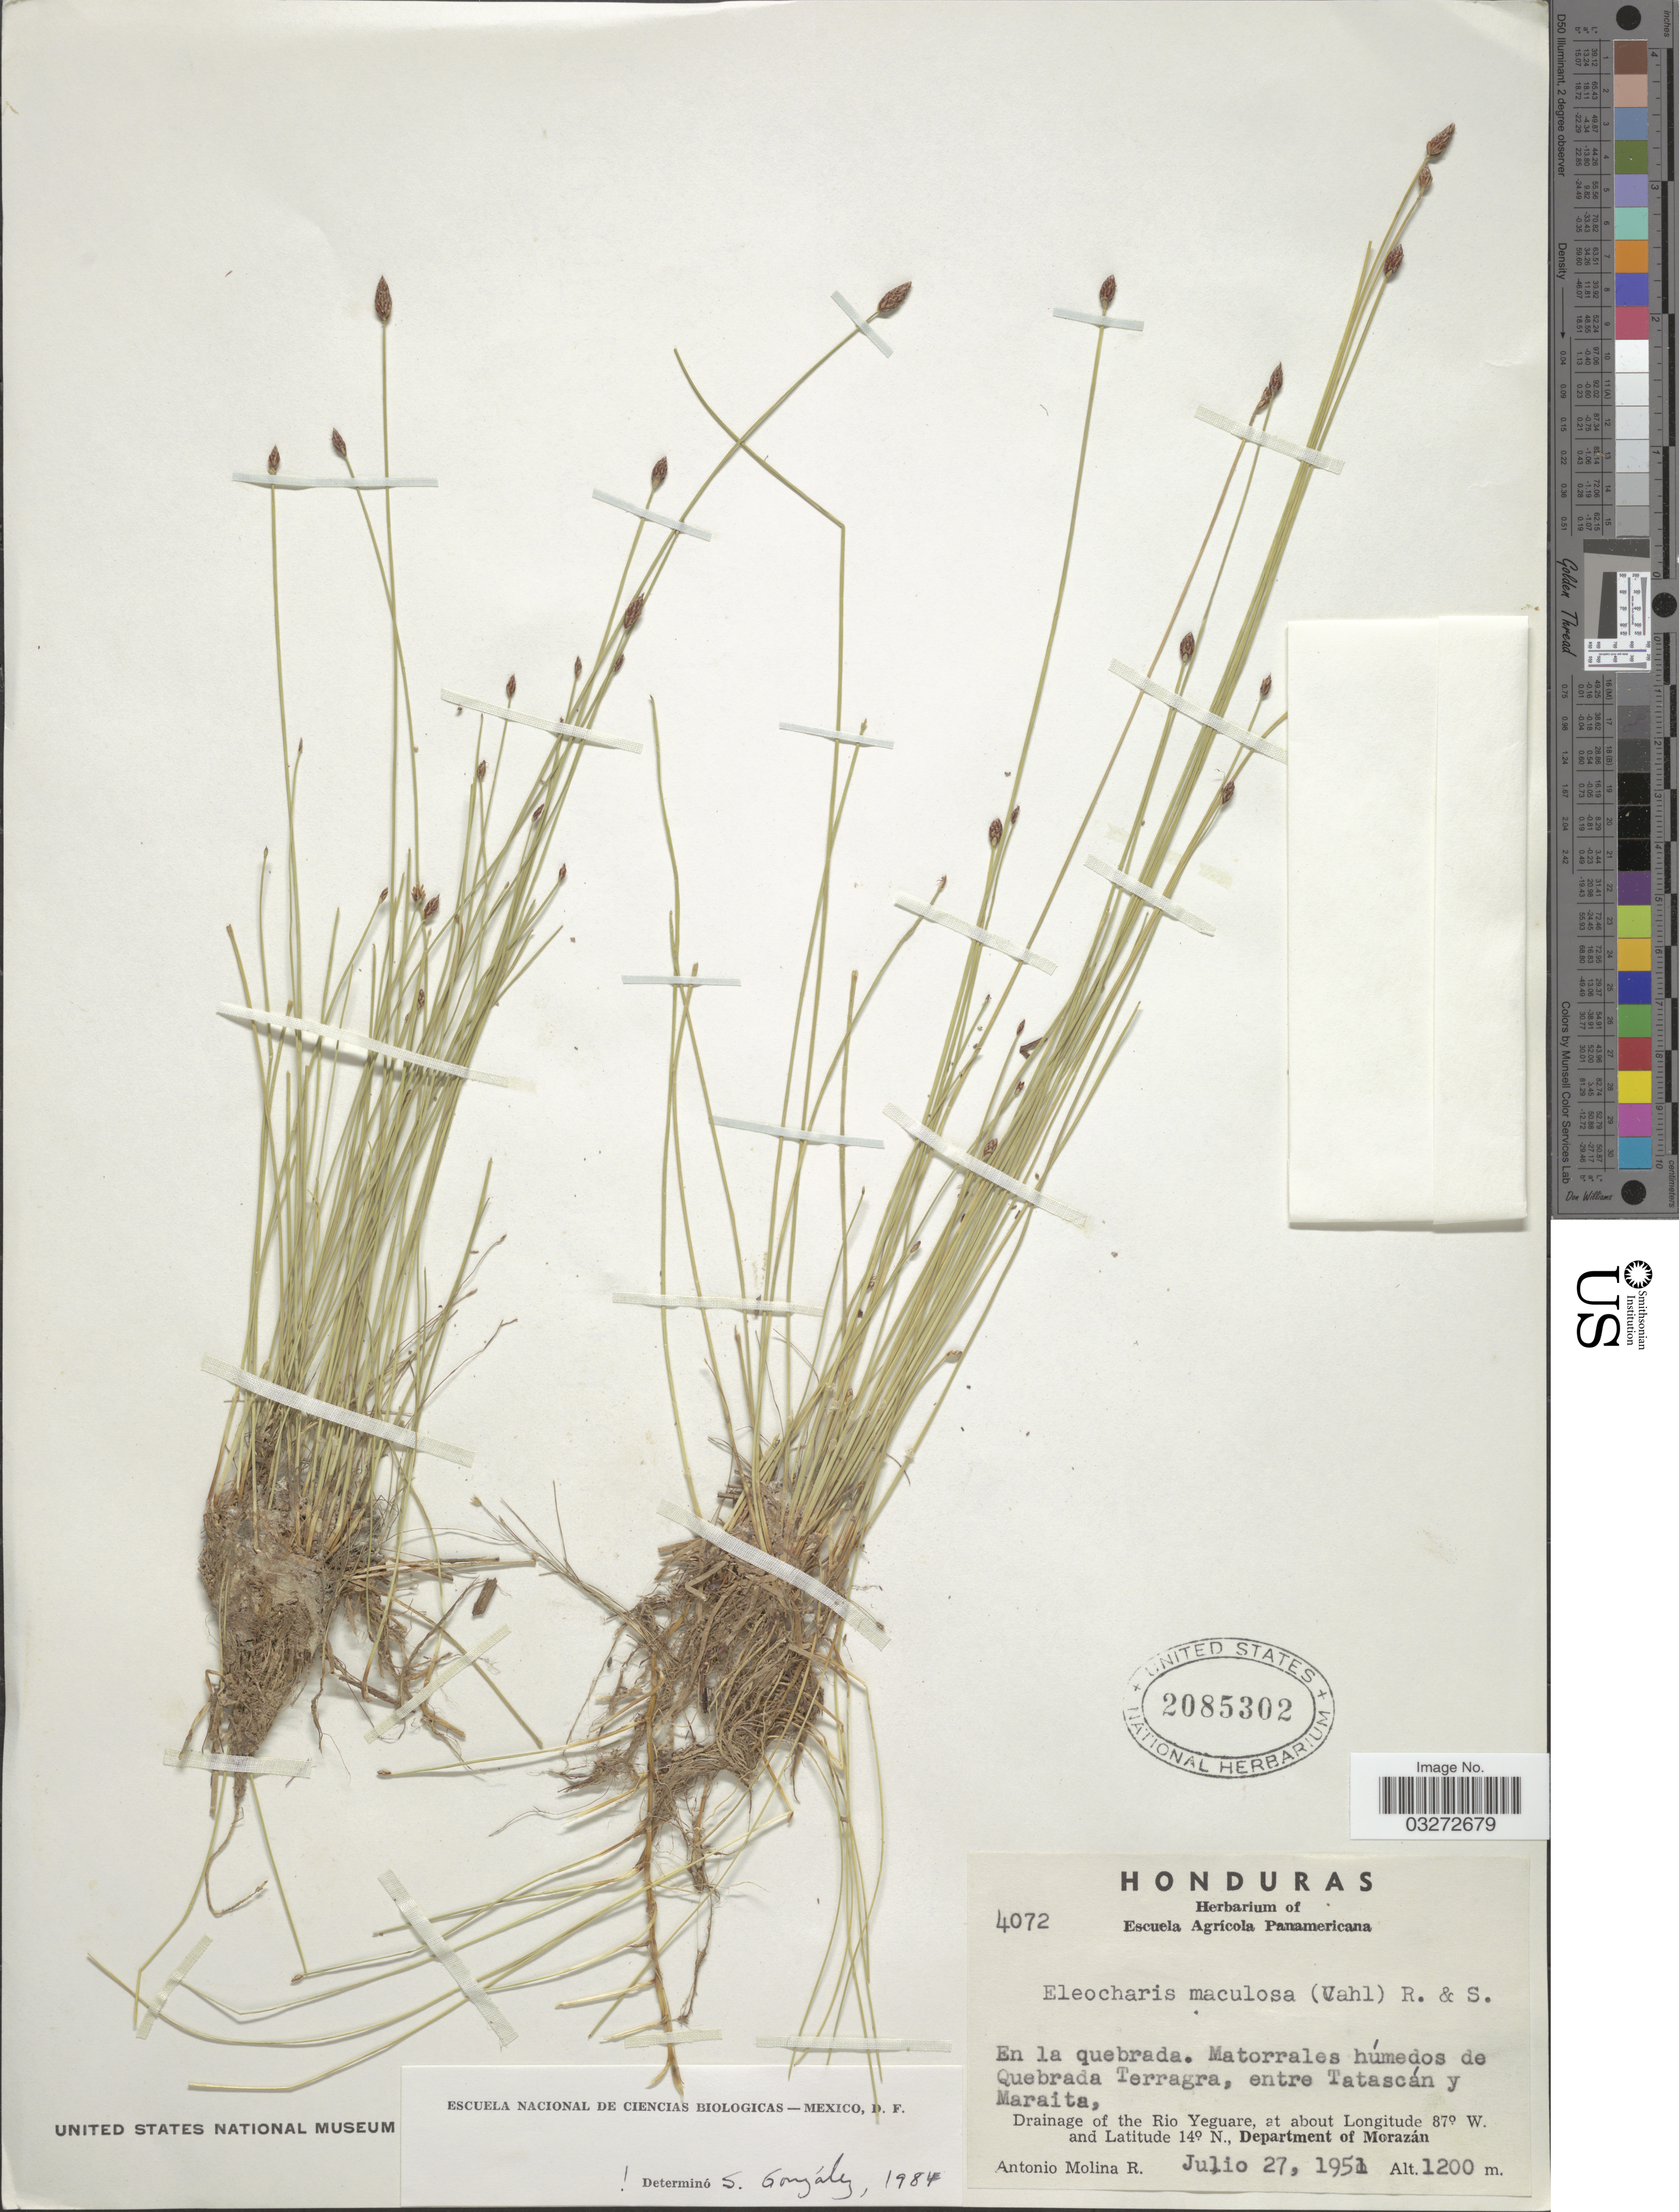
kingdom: Plantae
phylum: Tracheophyta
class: Liliopsida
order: Poales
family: Cyperaceae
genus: Eleocharis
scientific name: Eleocharis maculosa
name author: (Vahl) Roem. & Schult.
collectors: A. Molina R.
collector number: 4072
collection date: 1951-07-27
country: Honduras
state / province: Fco. Morazán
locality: Matorrales húmedos de Quebrada Terragra, entre Tatascán y Maraita, Drainage of the Rio Yeguare, Department of Morazán.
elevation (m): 1200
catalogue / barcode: US 2085302